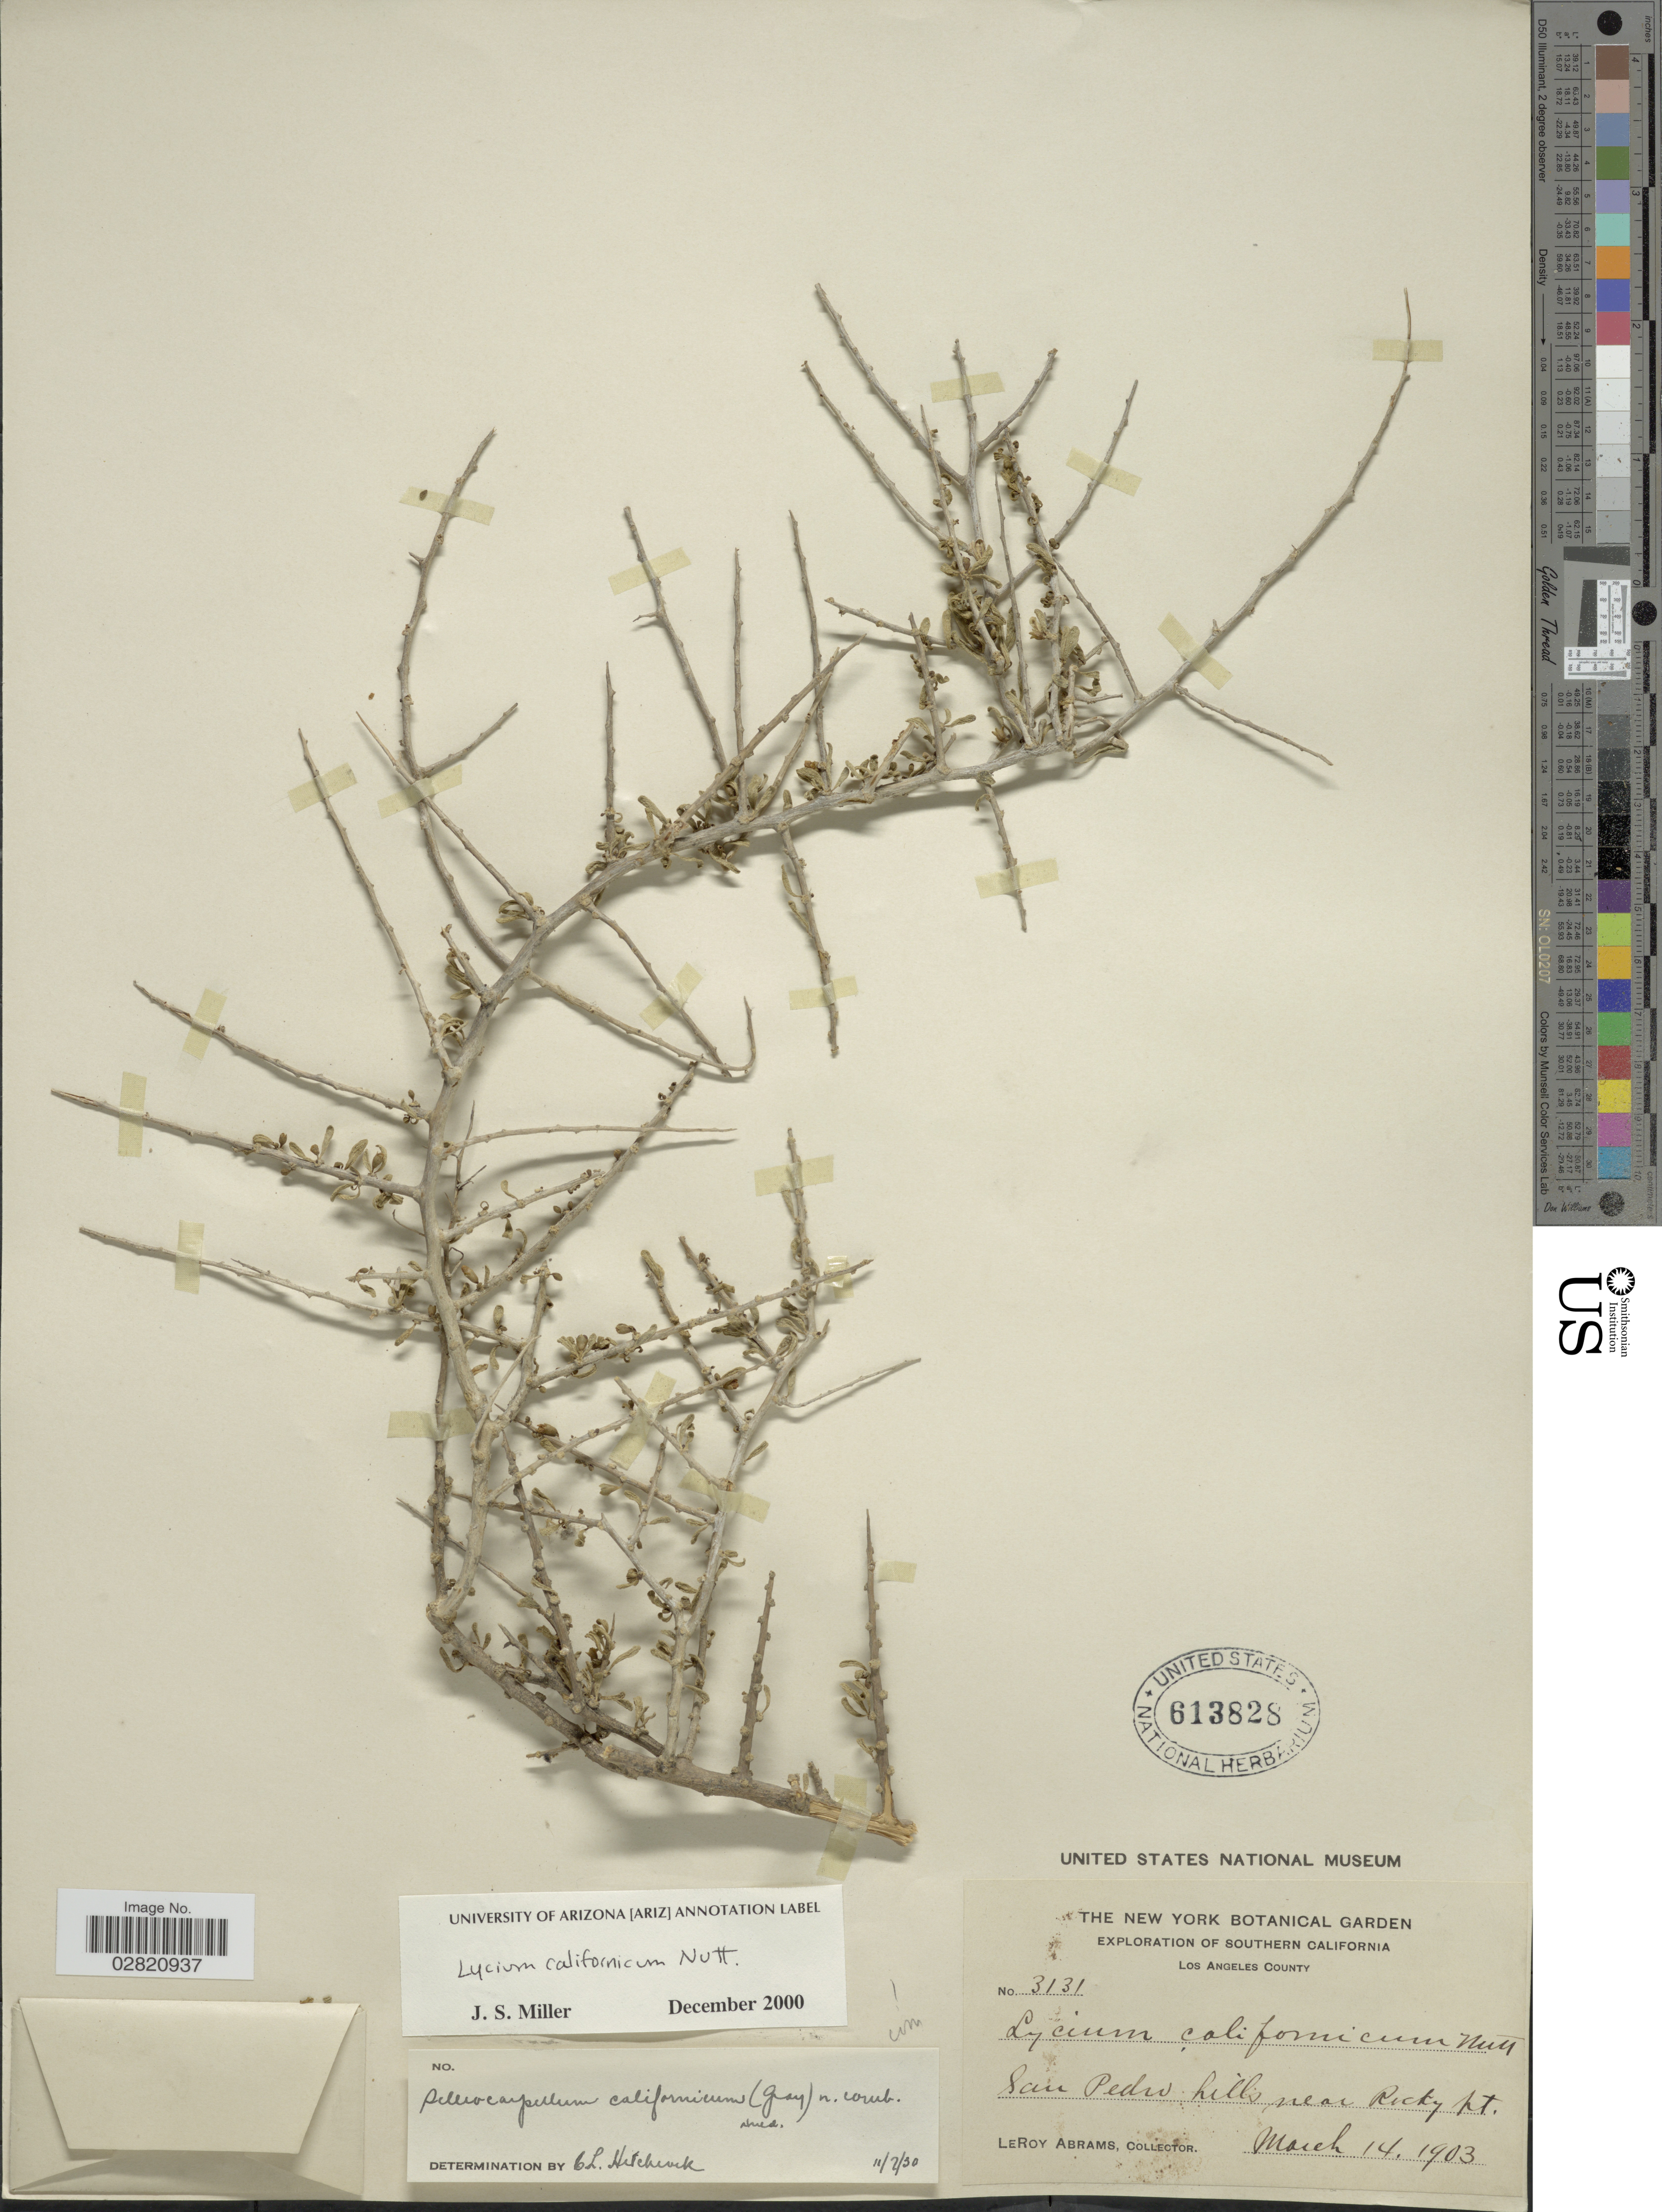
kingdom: Plantae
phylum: Tracheophyta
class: Magnoliopsida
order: Solanales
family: Solanaceae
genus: Lycium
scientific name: Lycium californicum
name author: Nutt. ex A. Gray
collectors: L. Abrams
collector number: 3131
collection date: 1903-03-14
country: United States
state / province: California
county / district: Los Angeles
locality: Southern California, Los Angeles County, San Pedro hills, near Rocky pt.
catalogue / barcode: US 613828